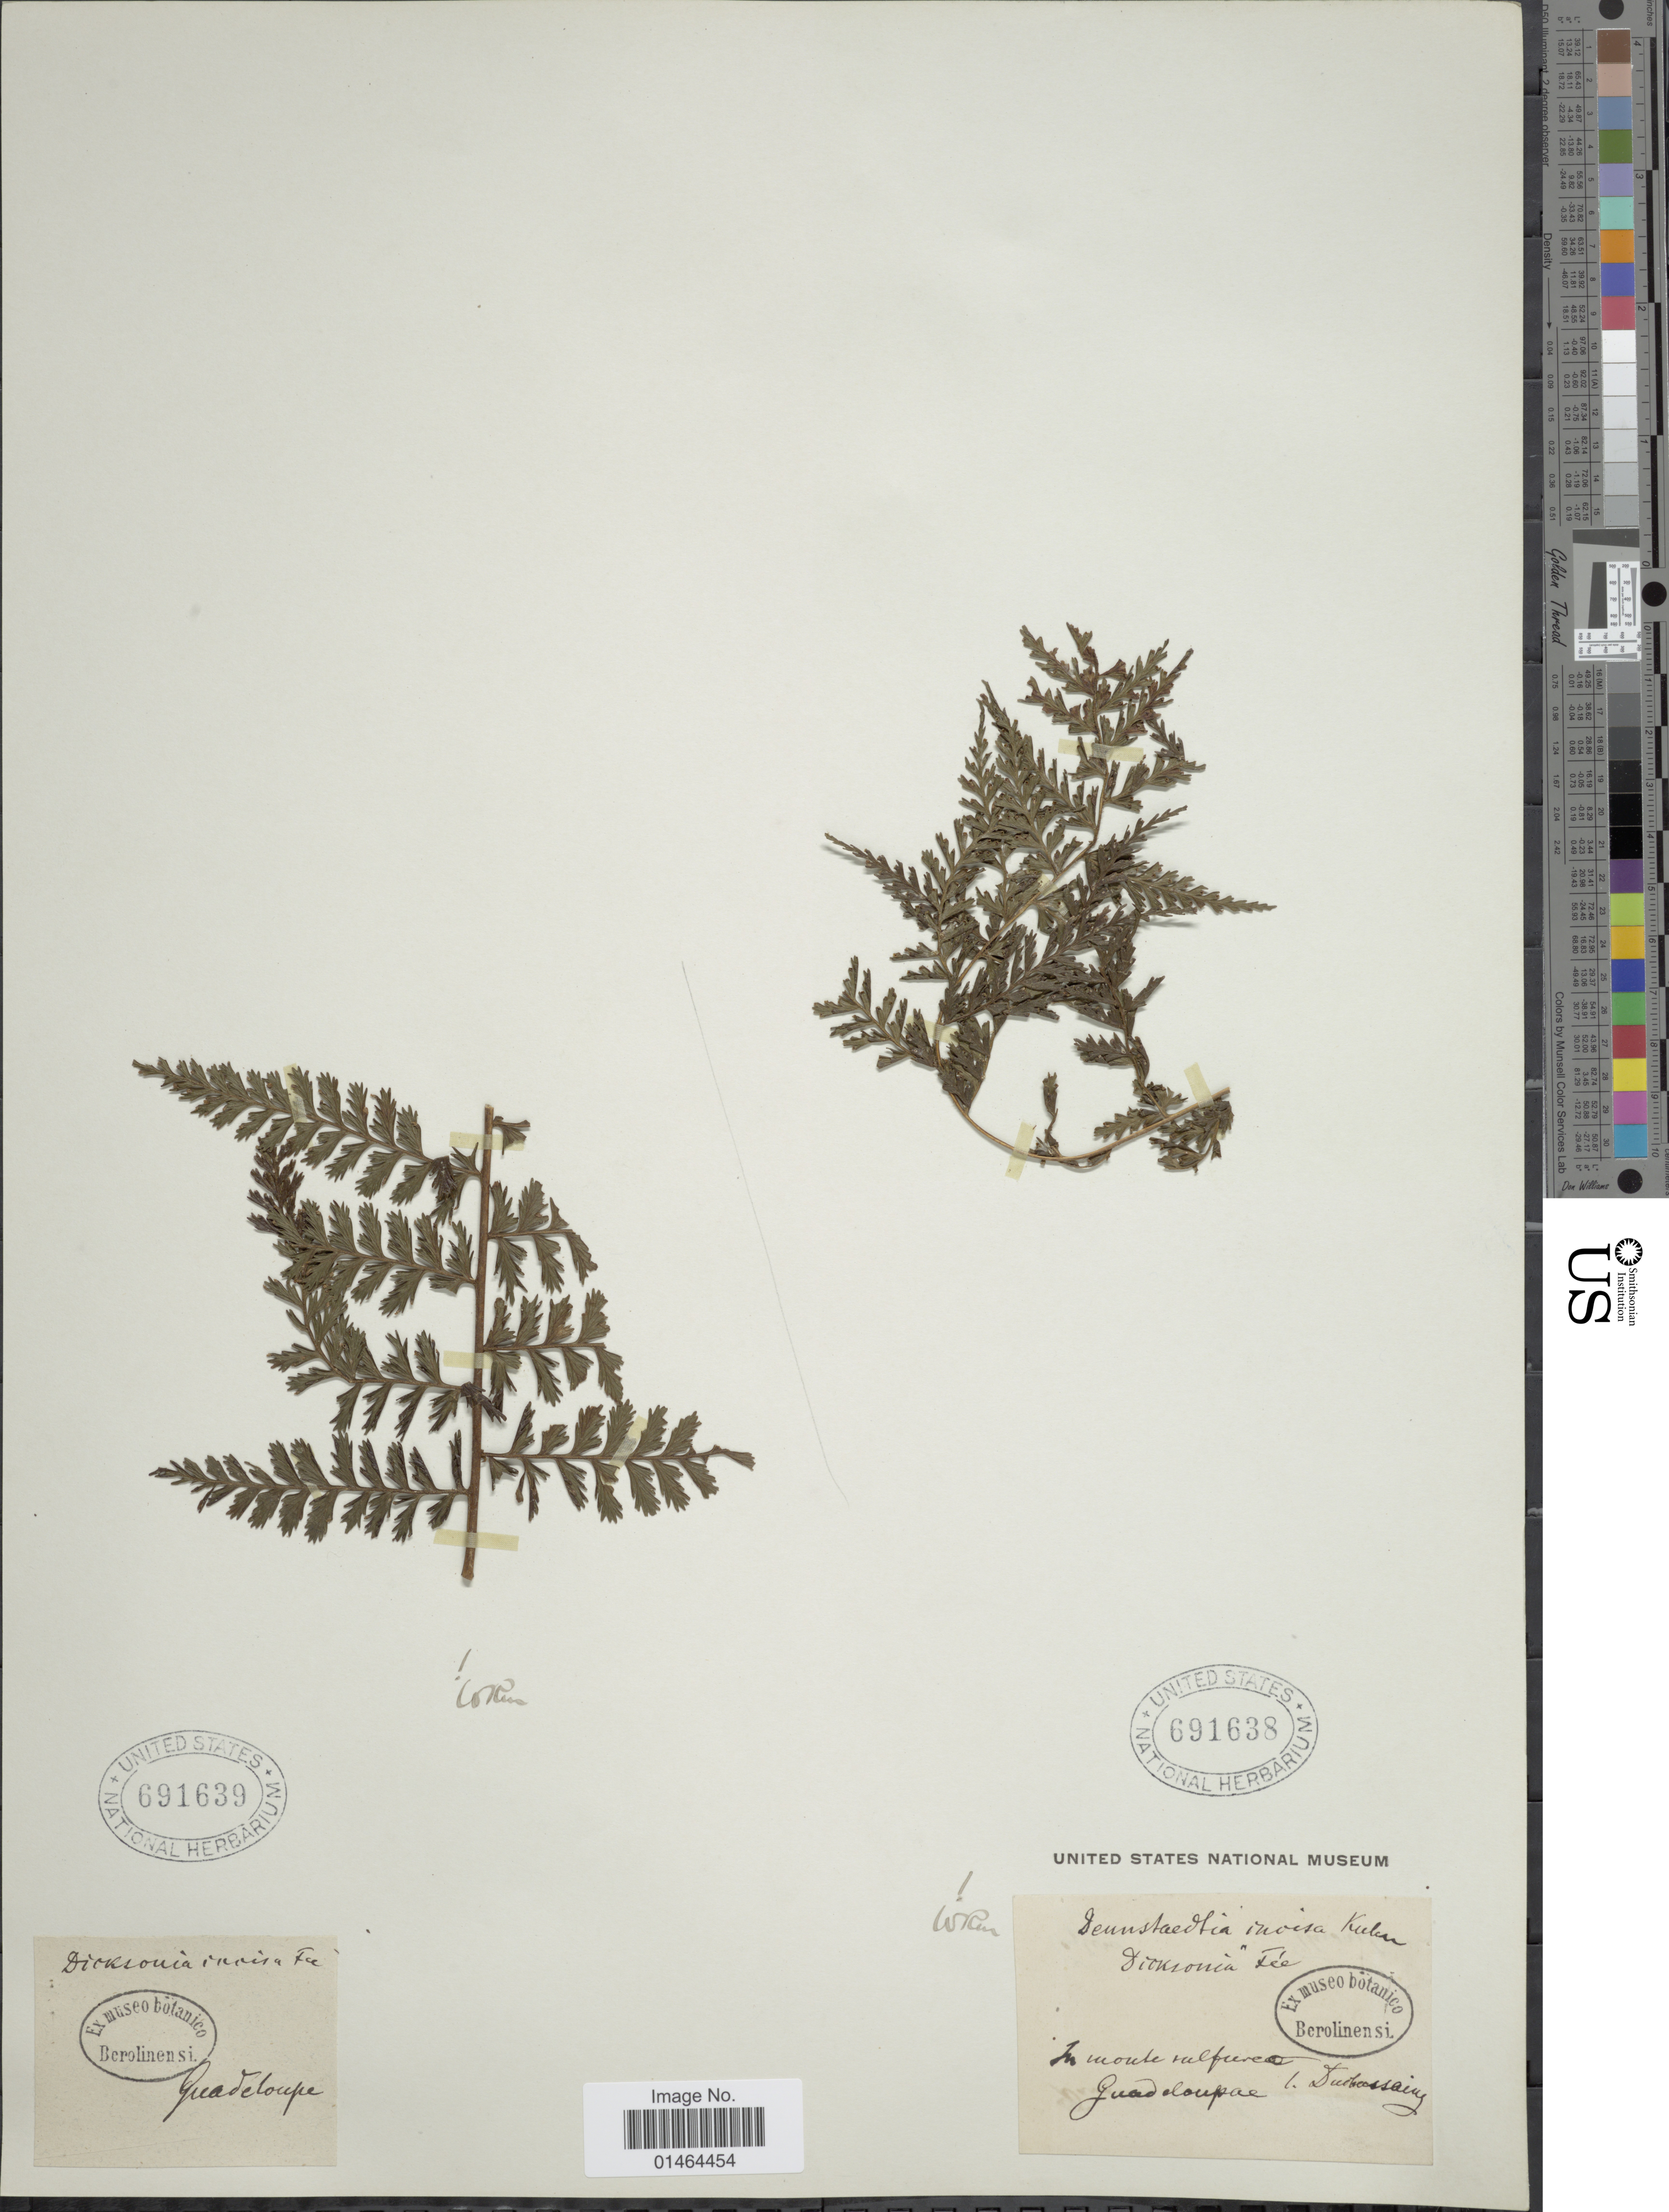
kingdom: Plantae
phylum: Tracheophyta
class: Polypodiopsida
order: Polypodiales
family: Dennstaedtiaceae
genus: Dennstaedtia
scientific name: Dennstaedtia dissecta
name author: (Sw.) T. Moore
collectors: -. Duchassaing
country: Guadeloupe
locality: In monte rulfurea [interpreted]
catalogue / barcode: US 691638